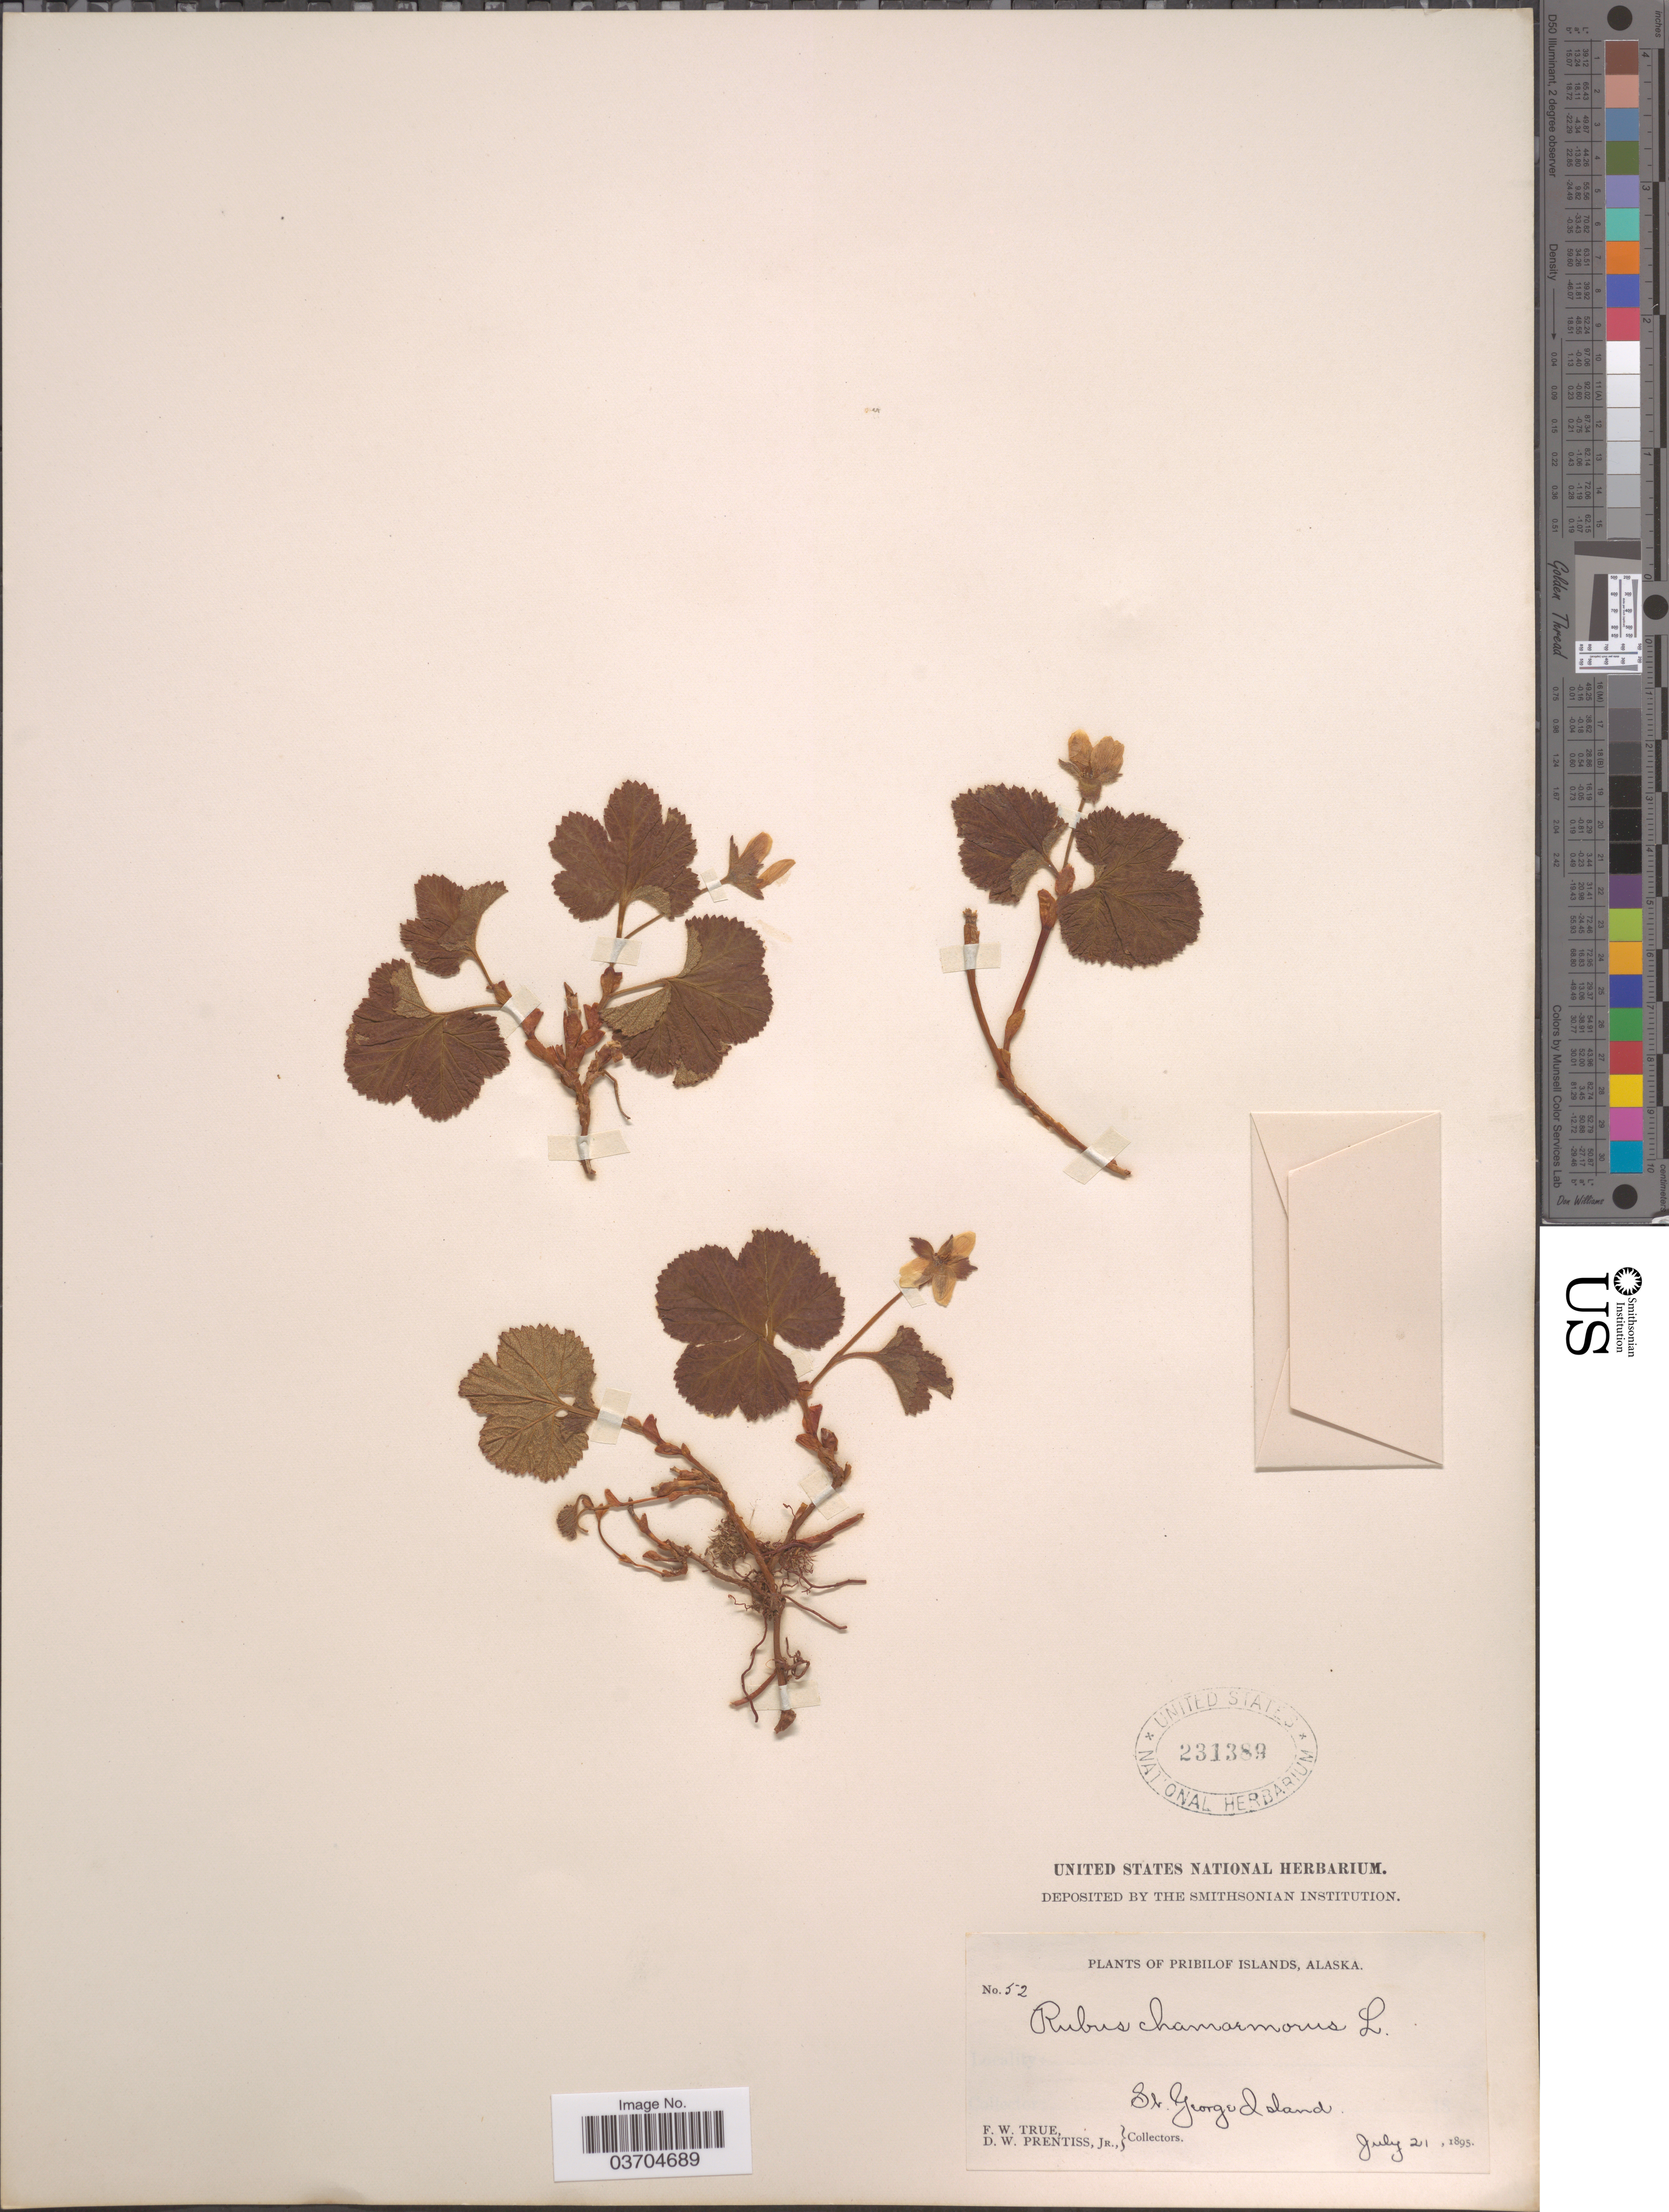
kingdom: Plantae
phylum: Tracheophyta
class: Magnoliopsida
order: Rosales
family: Rosaceae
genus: Rubus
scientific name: Rubus chamaemorus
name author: L.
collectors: F. True & D. Prentiss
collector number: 52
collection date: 1895-07-21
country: United States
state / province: Alaska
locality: Pribilof Islands. St. George Island.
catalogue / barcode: US 231389